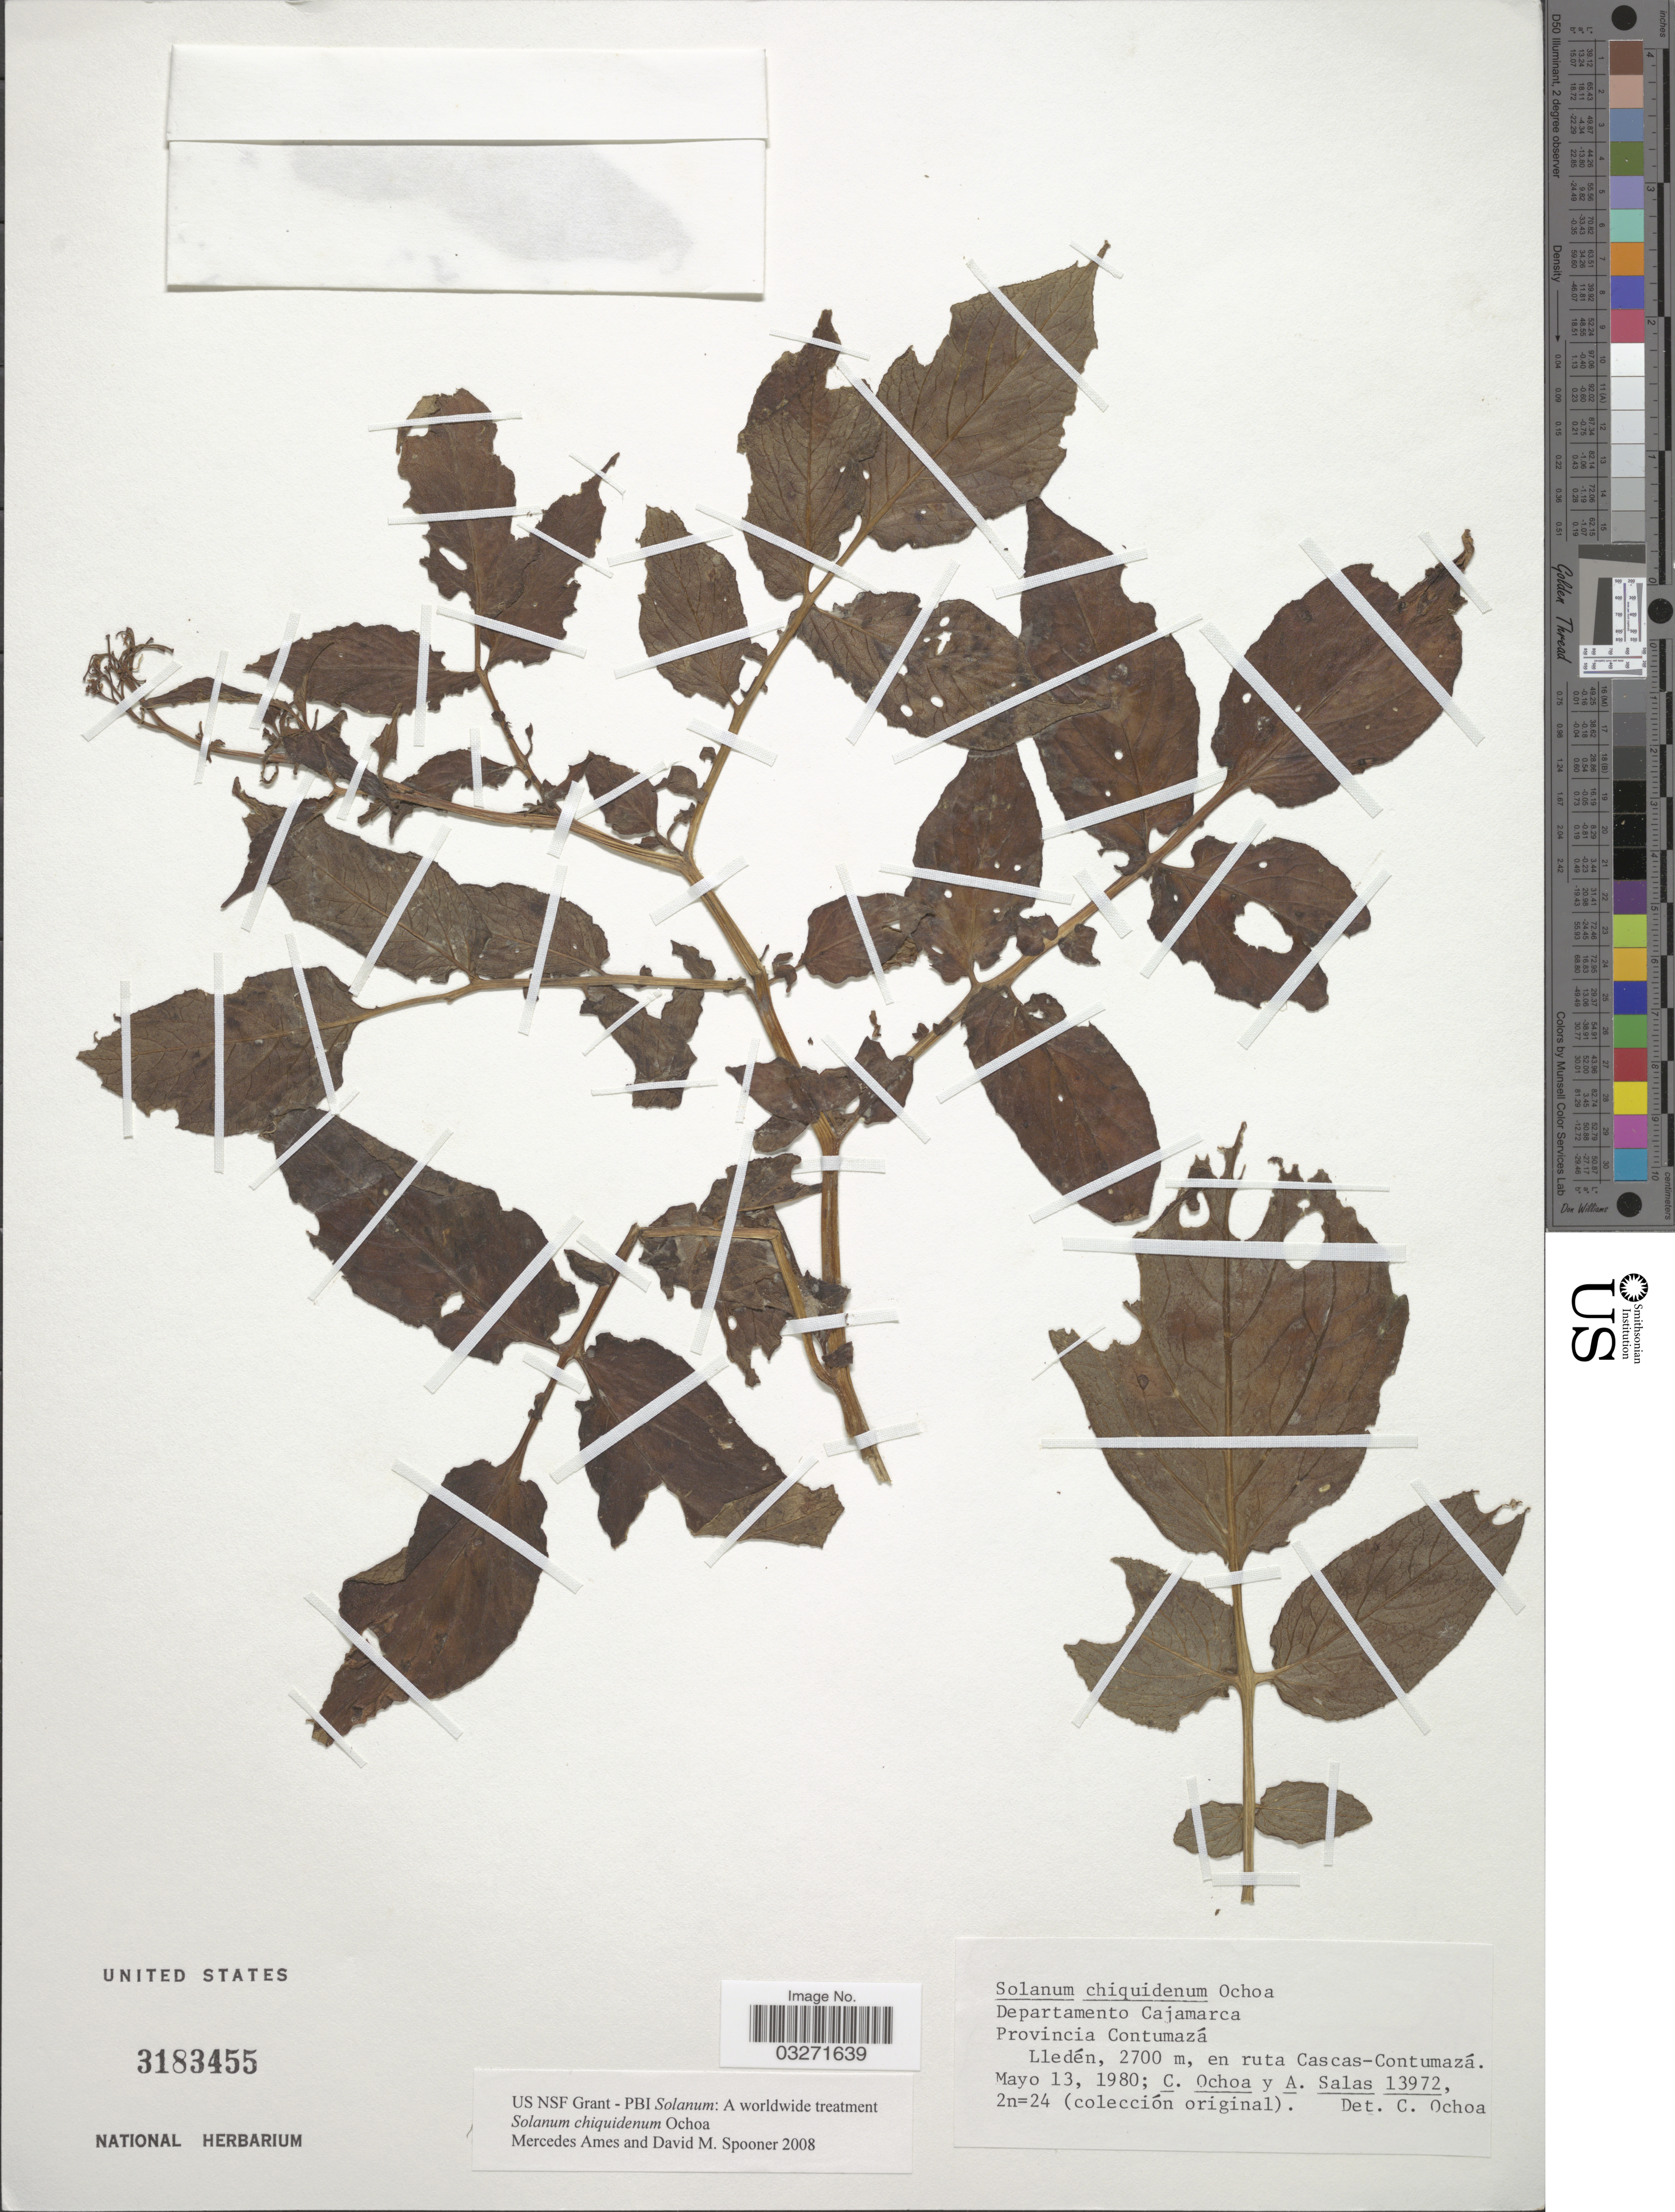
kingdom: Plantae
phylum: Tracheophyta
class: Magnoliopsida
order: Solanales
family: Solanaceae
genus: Solanum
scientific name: Solanum chiquidenum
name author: Ochoa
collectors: C. Ochoa & A. Salas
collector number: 13972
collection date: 1980-05-13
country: Peru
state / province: Cajamarca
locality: Departamento Cajamarca. Provincia Contumazá. Lledén, en ruta Cascas-Contumazá.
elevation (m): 2700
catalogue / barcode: US 3183455